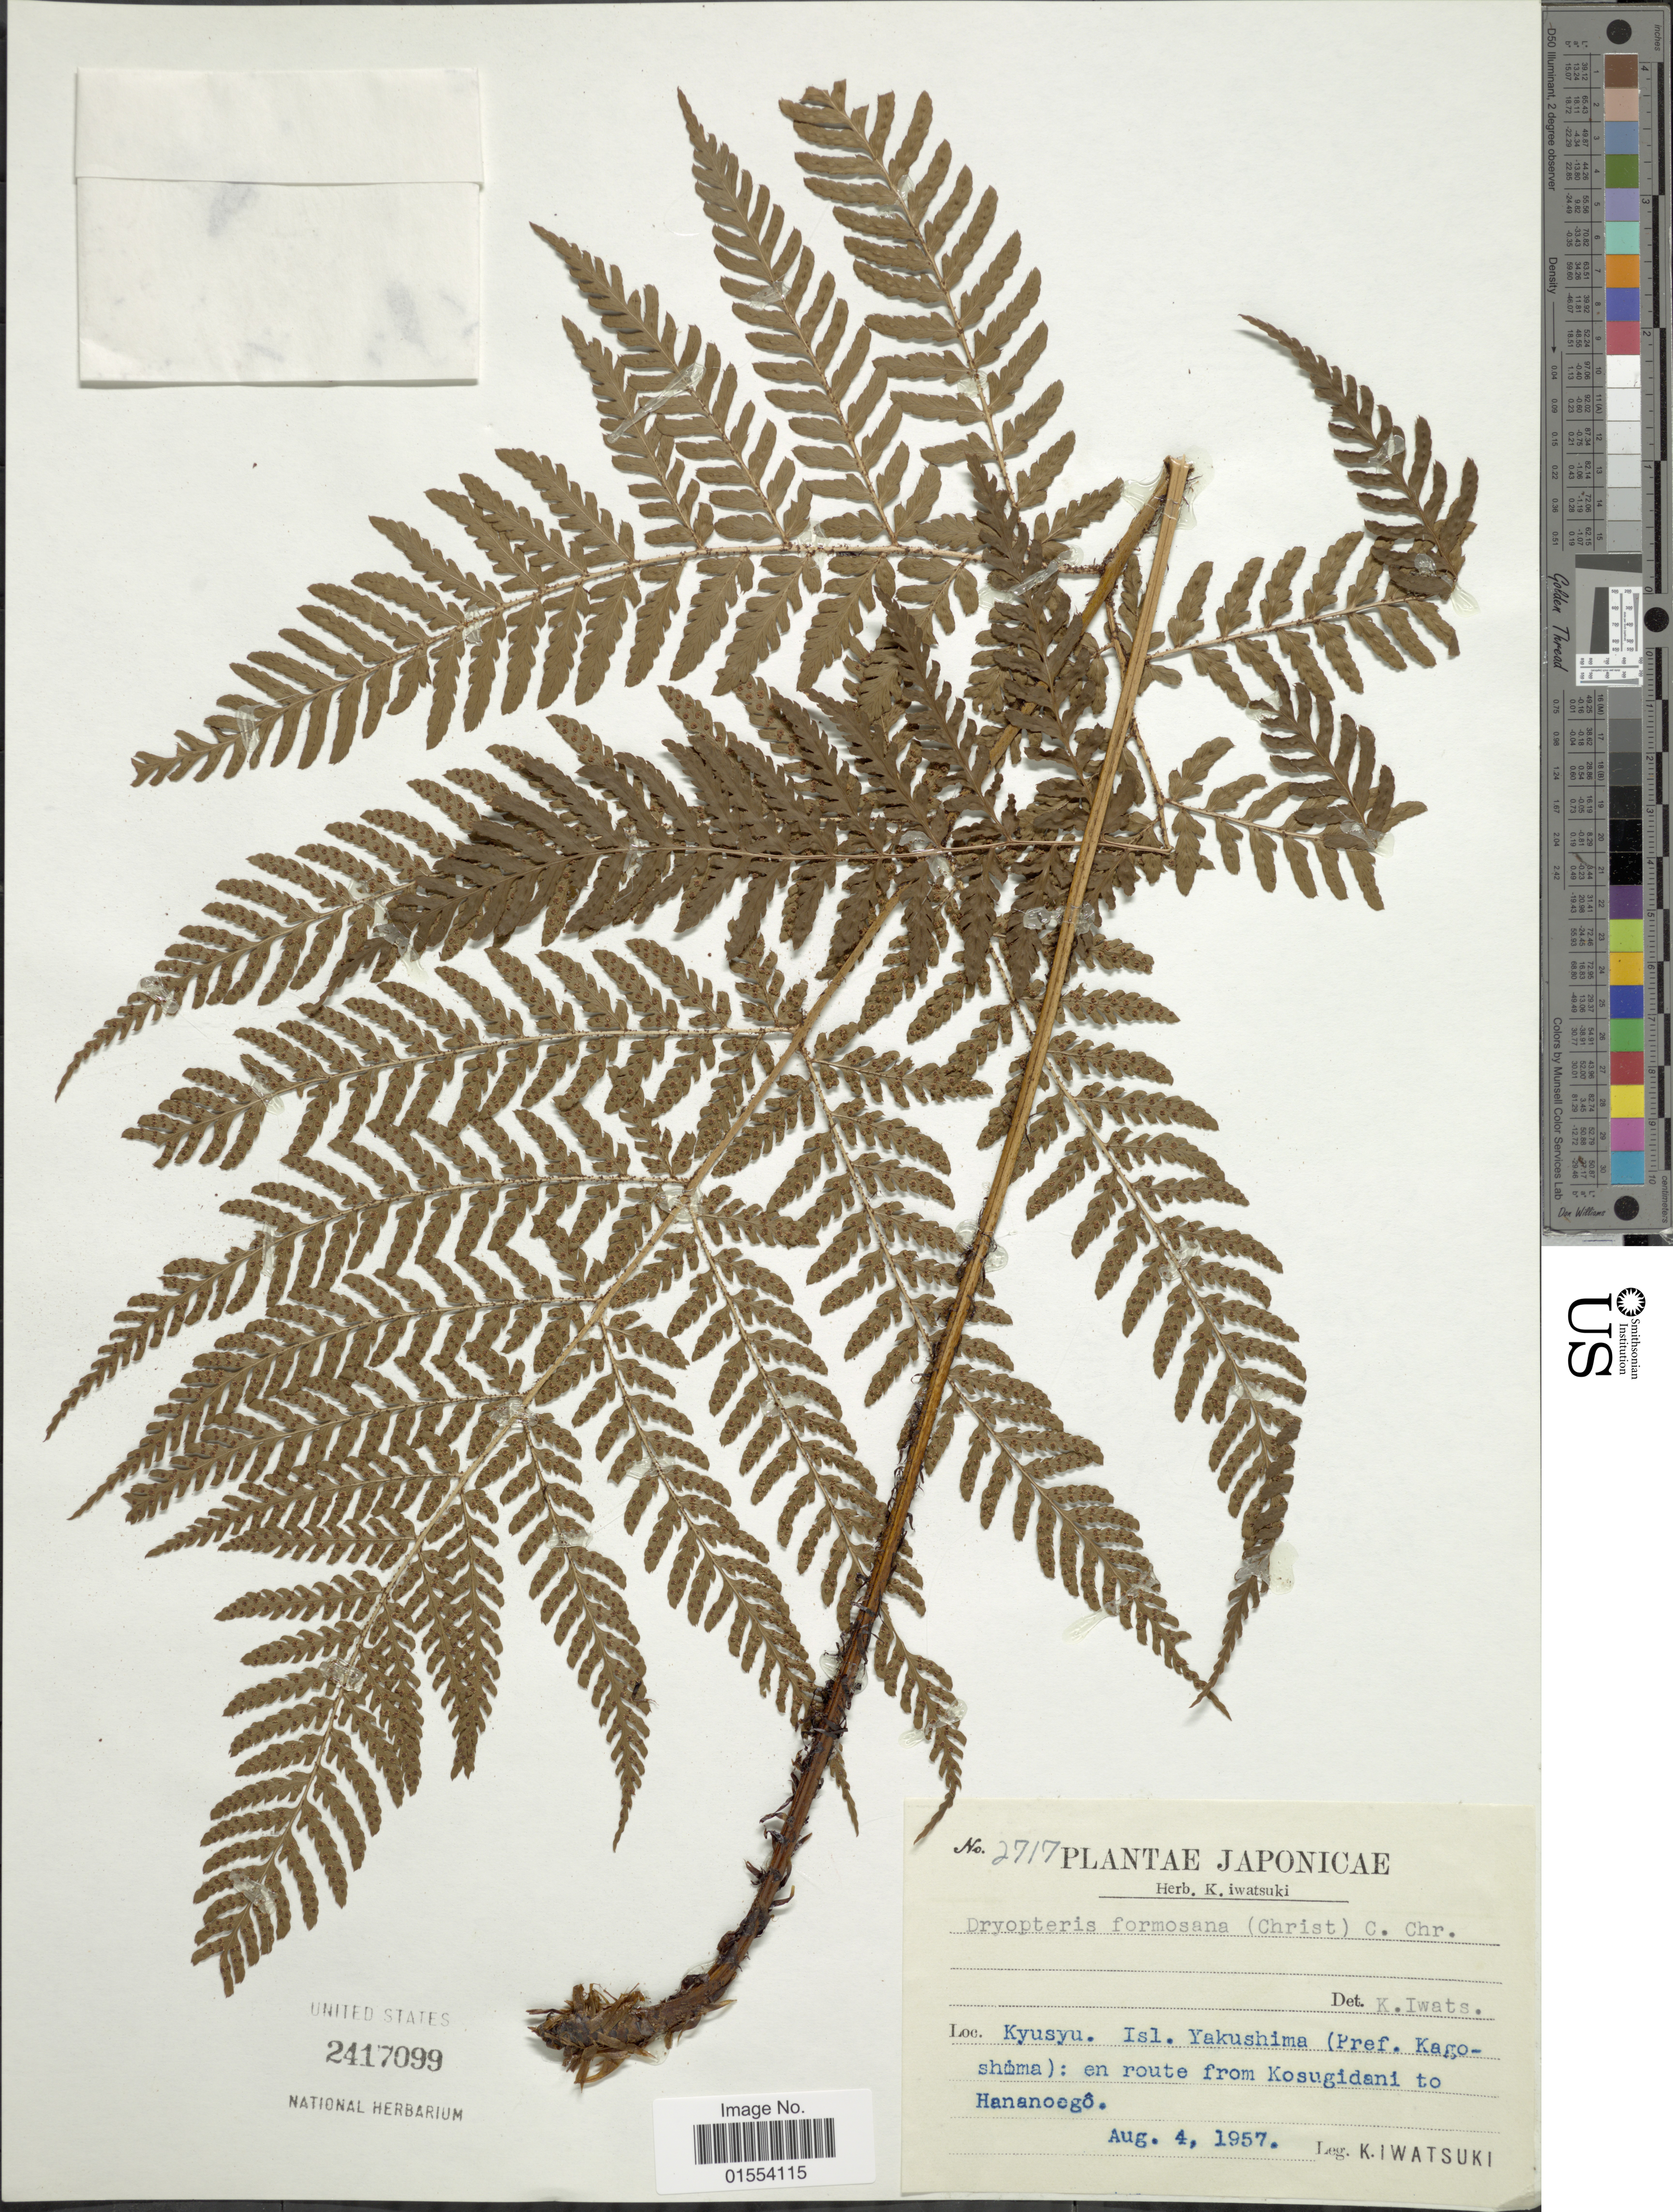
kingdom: Plantae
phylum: Tracheophyta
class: Polypodiopsida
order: Polypodiales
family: Dryopteridaceae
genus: Dryopteris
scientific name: Dryopteris formosana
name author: (Christ) C. Chr.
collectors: K. Iwatsuki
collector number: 2717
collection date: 1957-08-04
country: Japan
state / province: Kagosima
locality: Kyushu. Isl. Yakushima (Pref. Kagoshima): en route from Kosugidani to Hananoego.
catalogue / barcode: US 2417099